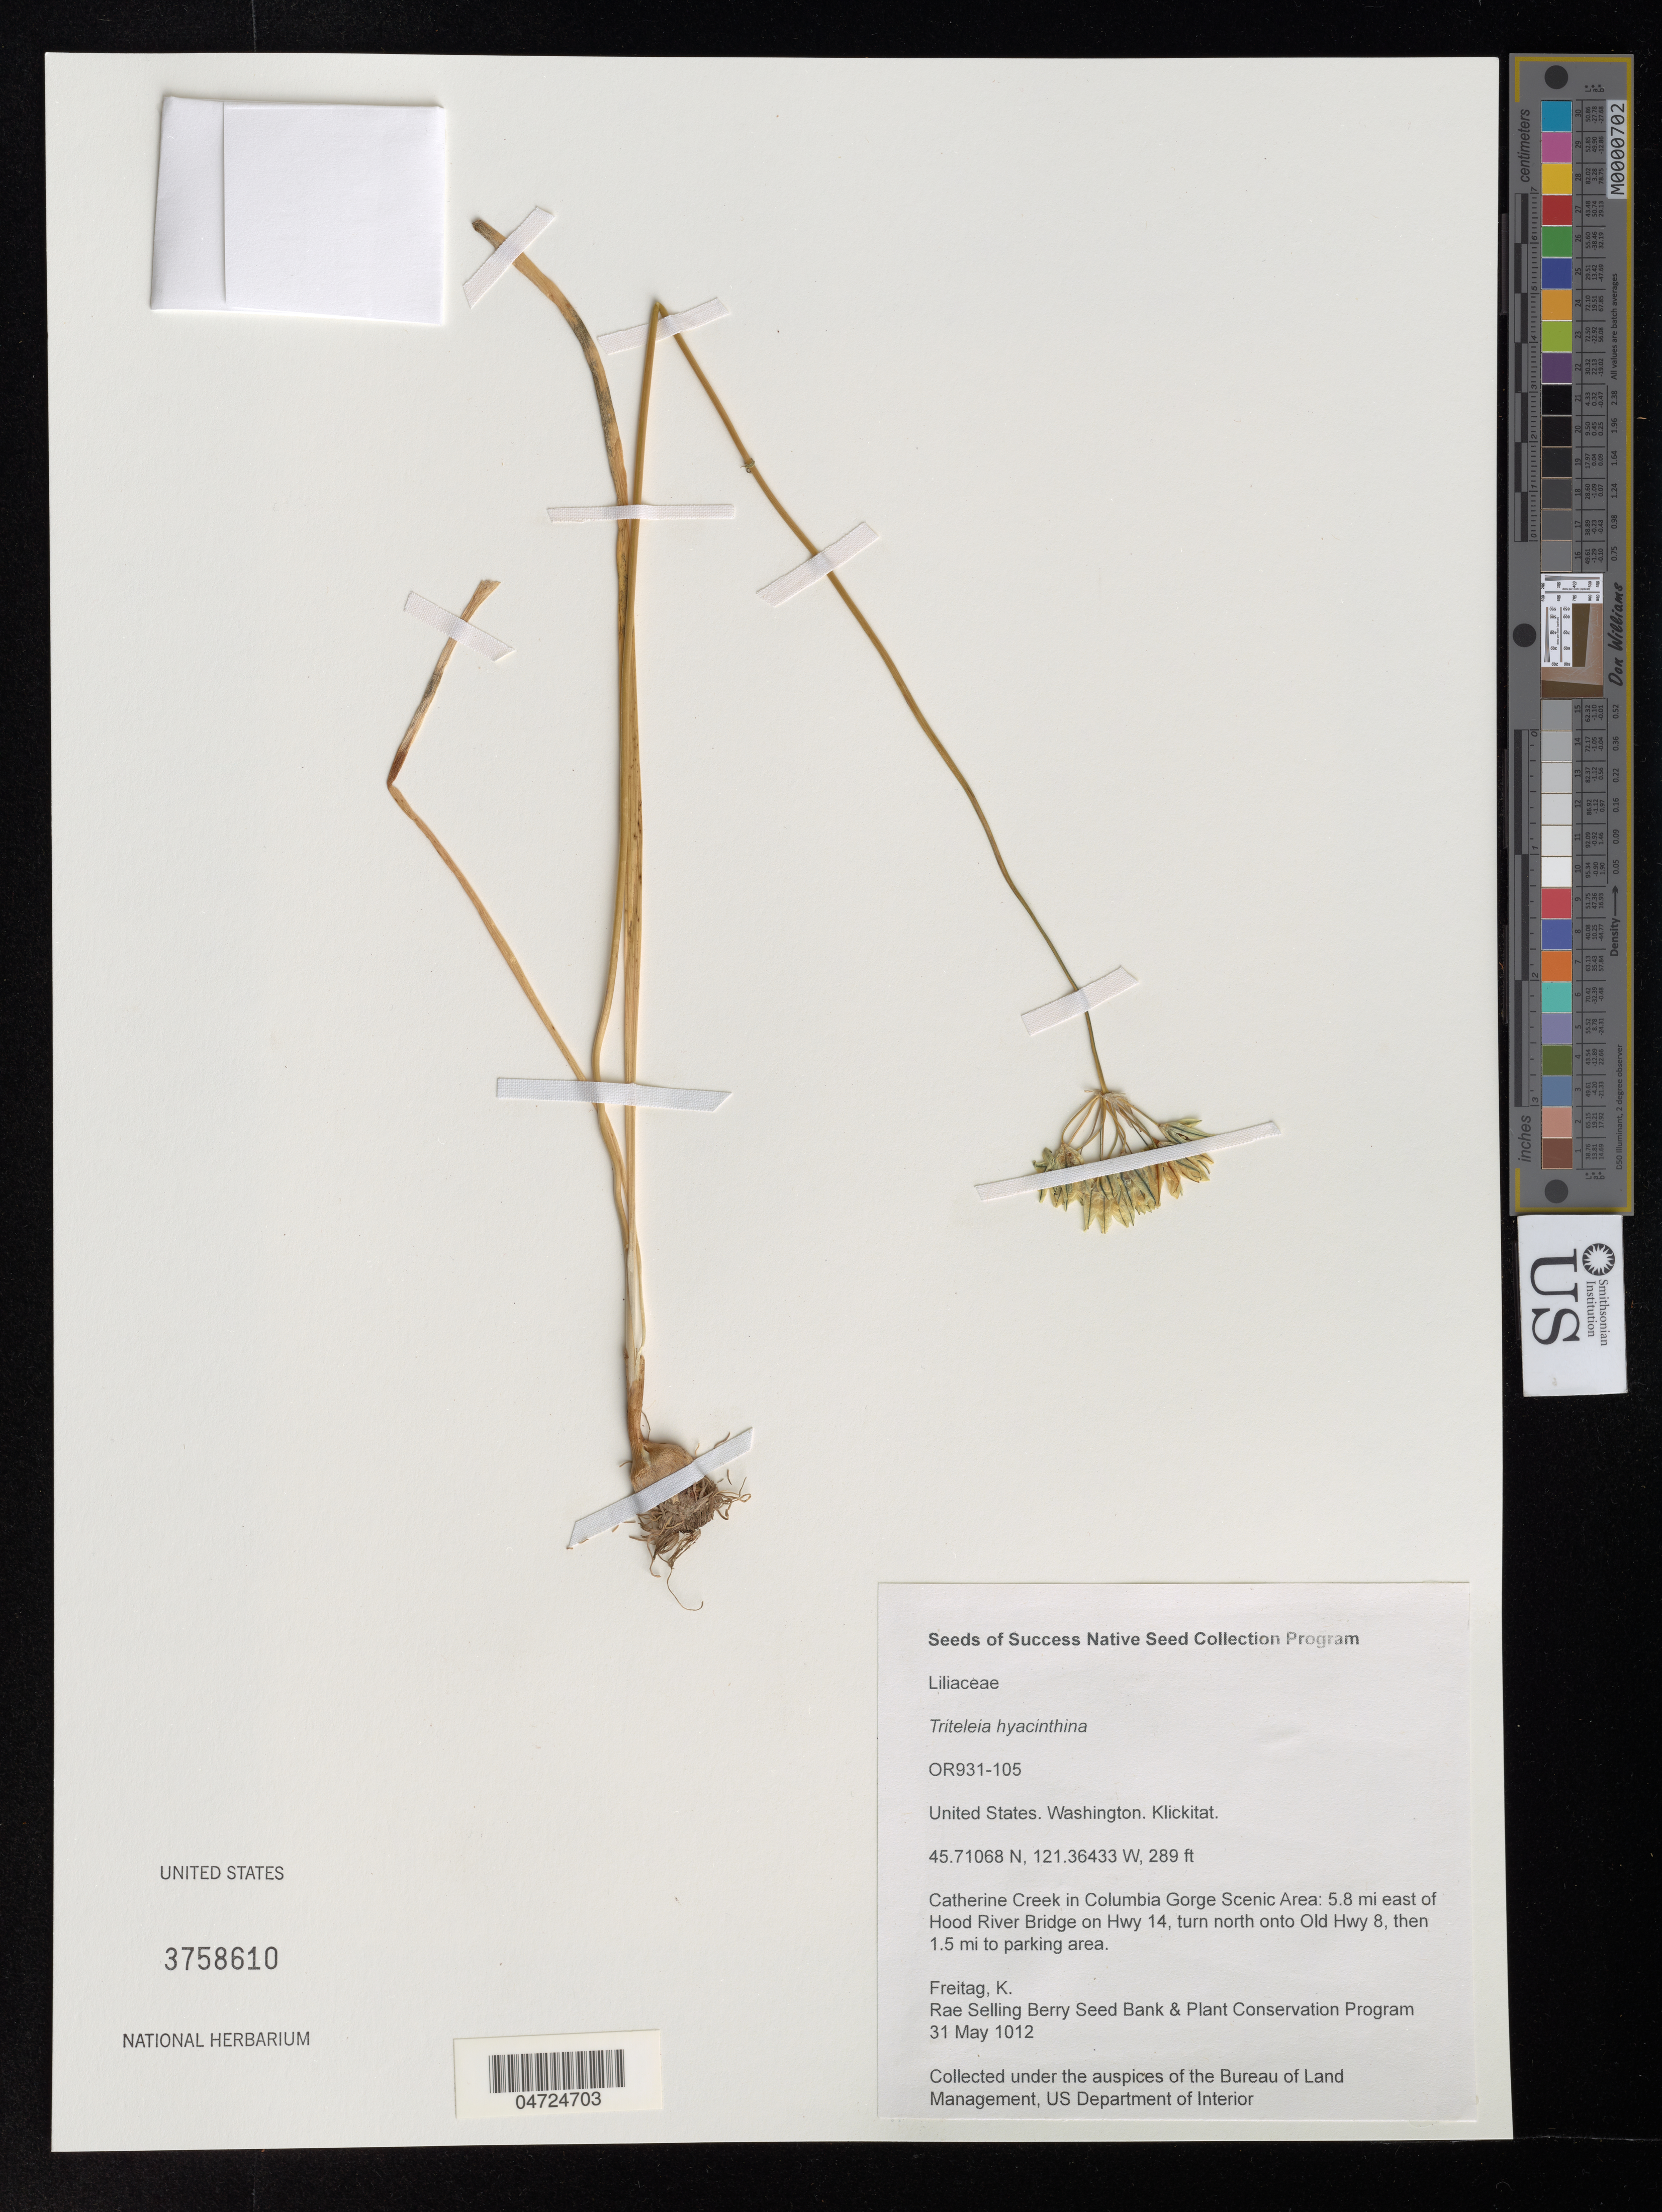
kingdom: Plantae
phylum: Tracheophyta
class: Liliopsida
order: Asparagales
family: Asparagaceae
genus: Triteleia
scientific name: Triteleia hyacinthina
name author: (Lindl.) Greene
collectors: K. Freitag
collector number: OR931-105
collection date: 2012-05-31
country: United States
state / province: Washington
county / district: Klickitat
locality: Klickitat. Catherine Creek in Columbia Gorge Scenic Area: 5.8 mi east of Hood River Bridge on Hwy 14, turn north onto Old Hwy 8, then 1.5 mi to parking area.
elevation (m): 88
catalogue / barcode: US 3758610